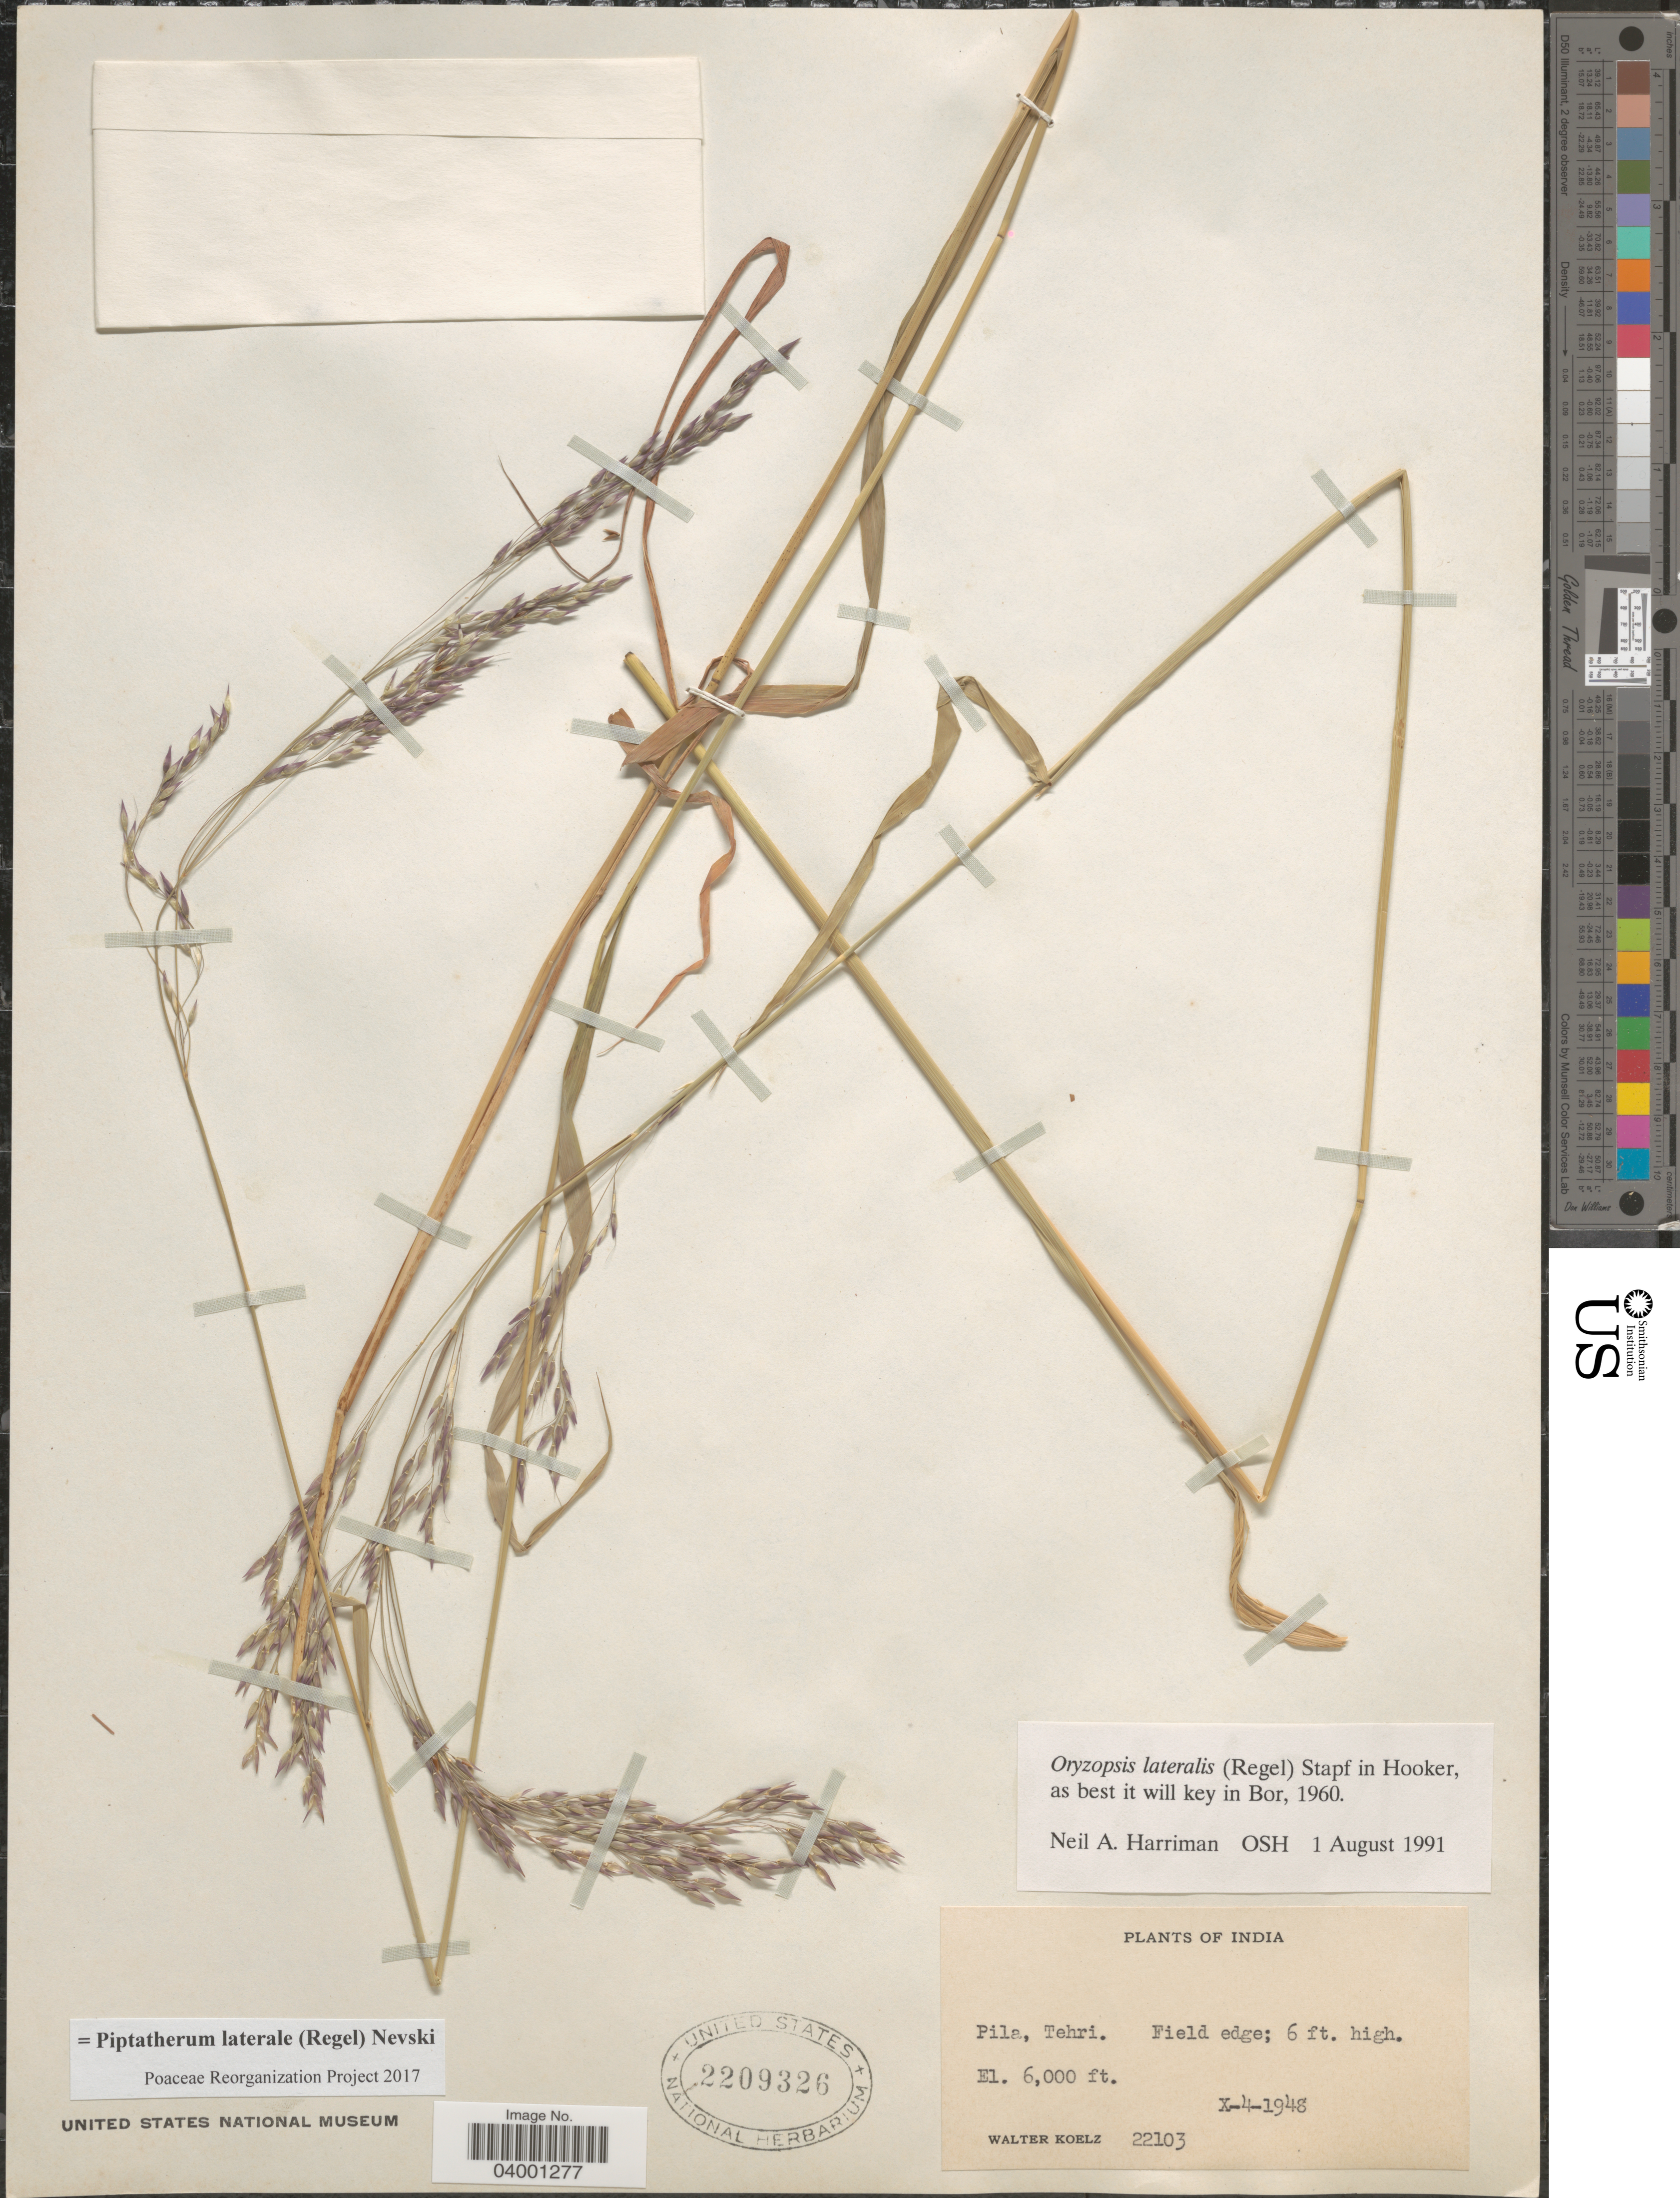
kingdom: Plantae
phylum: Tracheophyta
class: Liliopsida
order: Poales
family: Poaceae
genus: Piptatherum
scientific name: Piptatherum laterale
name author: (Munro ex Regel) Munro ex Nevski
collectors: W. N. Koelz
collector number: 22103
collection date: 1948-10-04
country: India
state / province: Uttarakhand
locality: Pila, Tehri.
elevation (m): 1829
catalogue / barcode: US 2209326